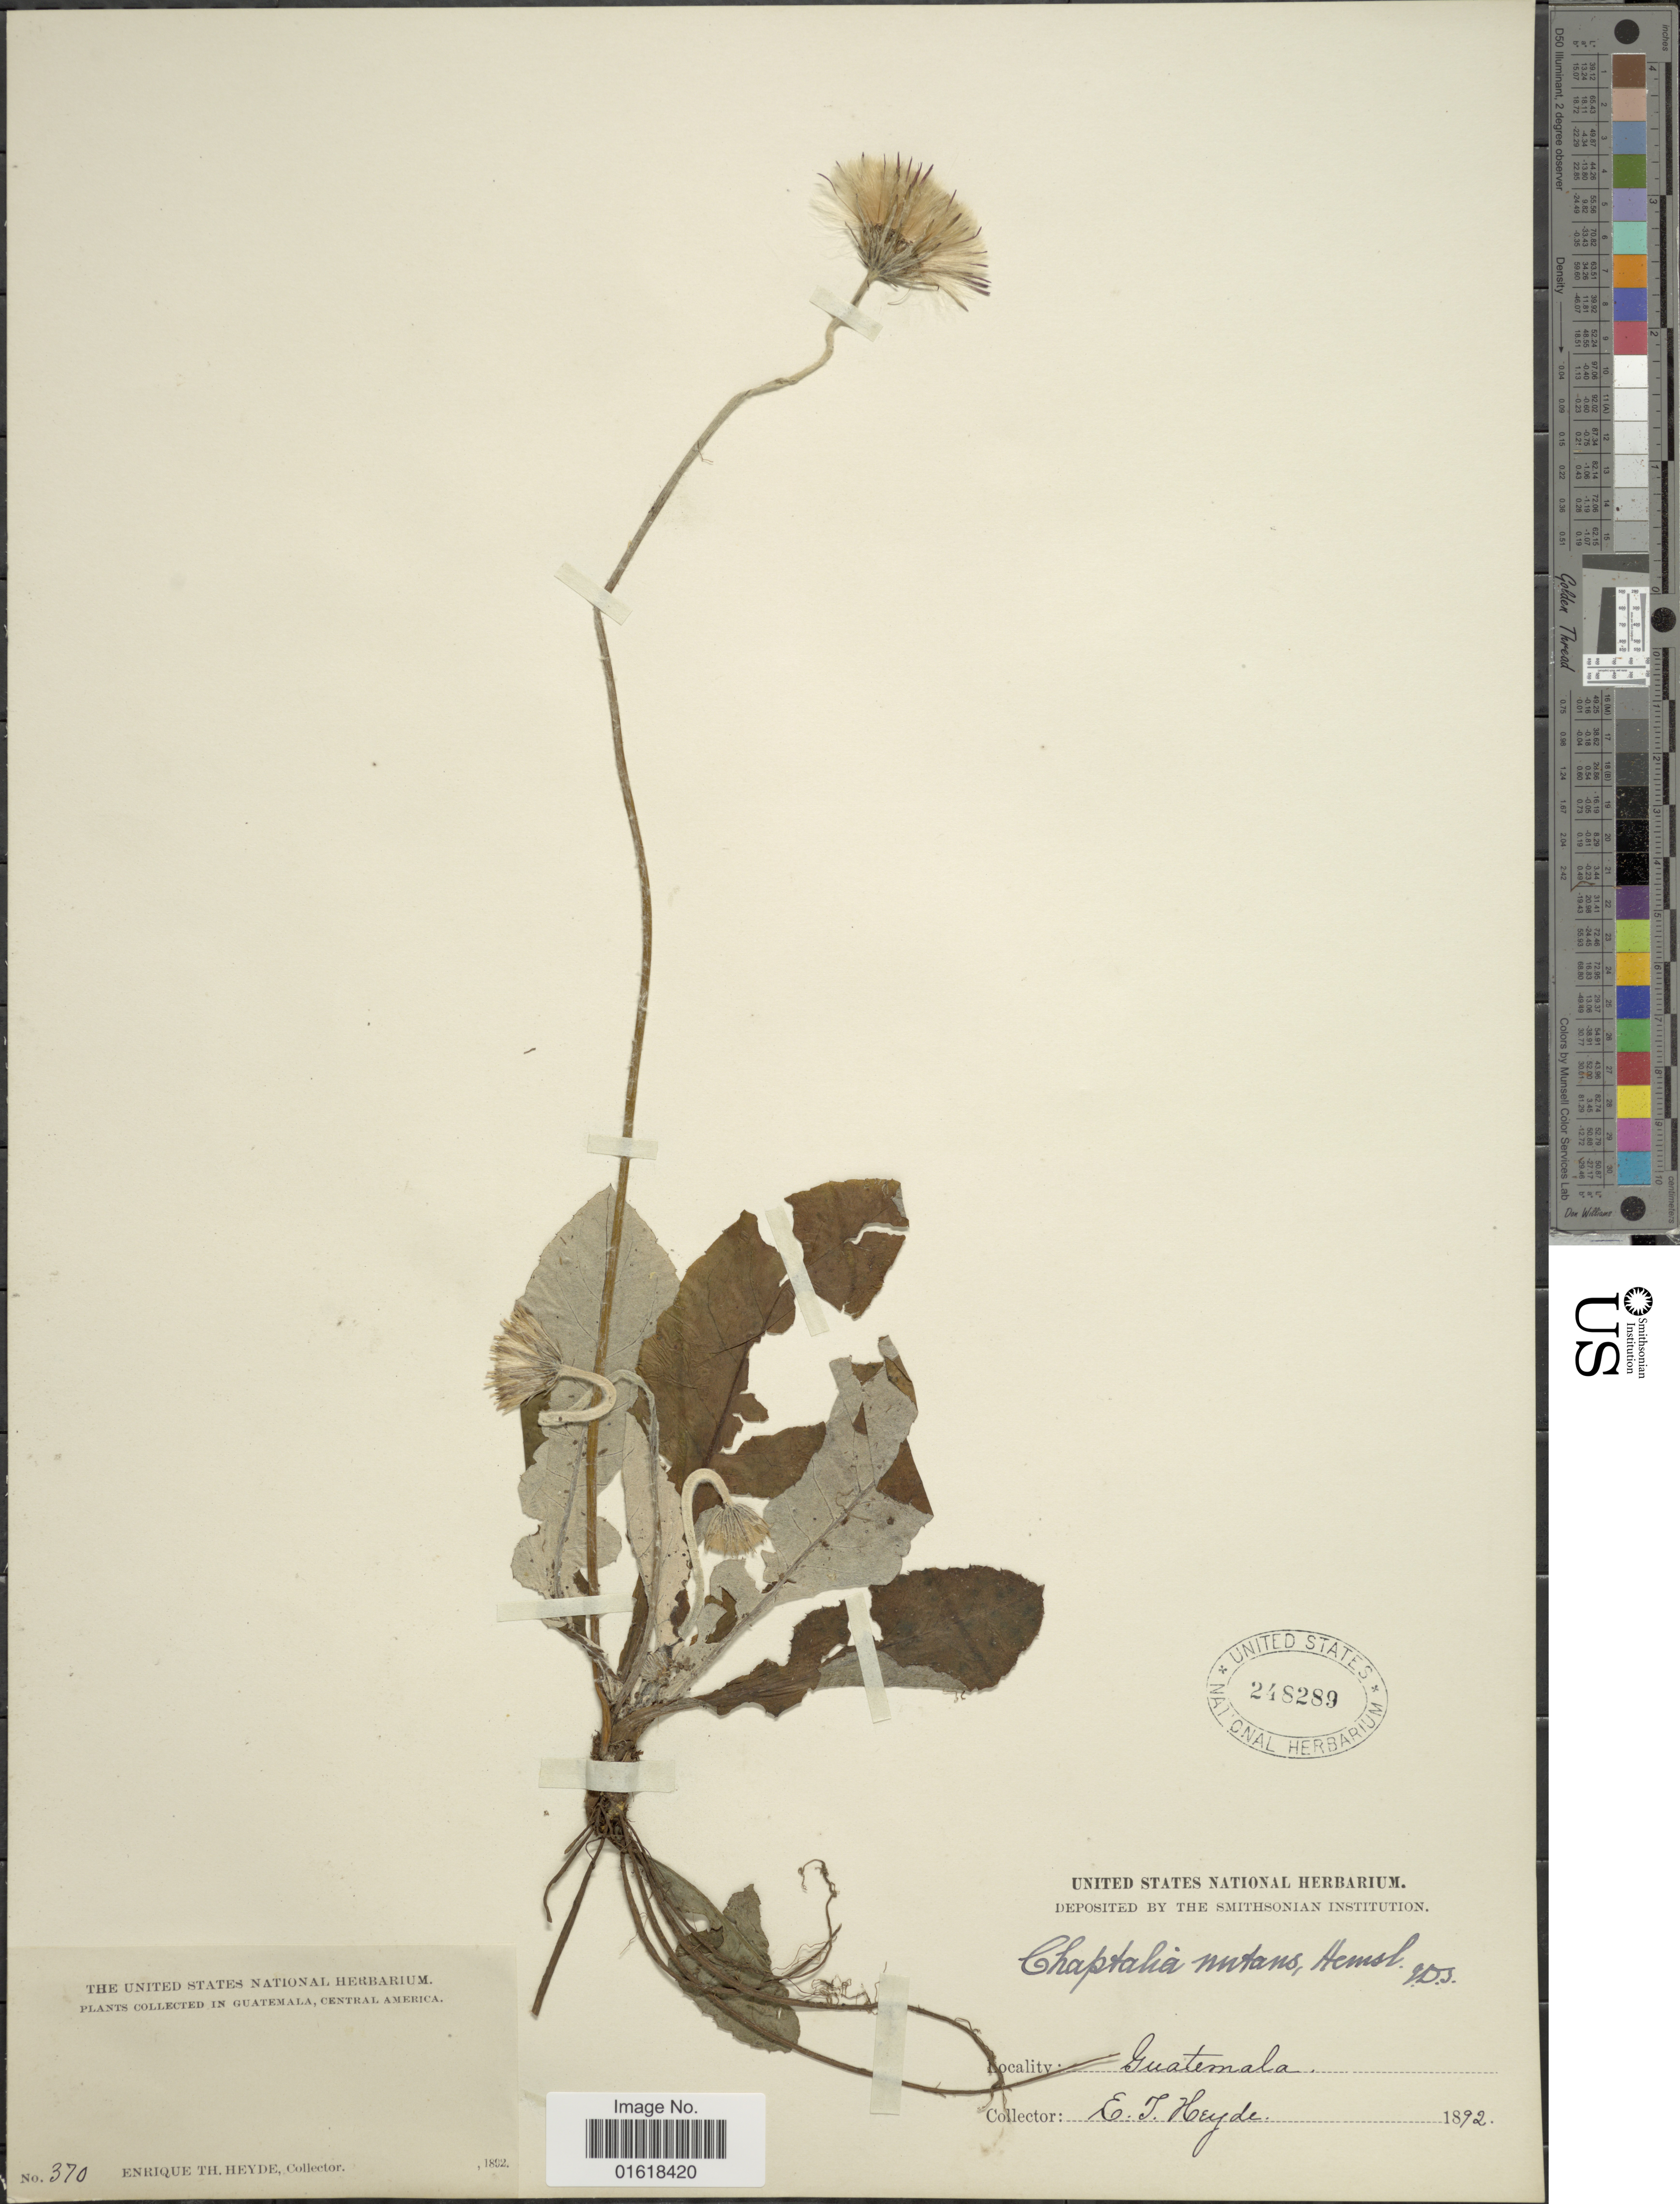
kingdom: Plantae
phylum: Tracheophyta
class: Magnoliopsida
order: Asterales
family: Asteraceae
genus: Chaptalia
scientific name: Chaptalia nutans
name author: (L.) Pol.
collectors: E. T. Heyde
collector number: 370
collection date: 1892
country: Guatemala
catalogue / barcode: US 248289